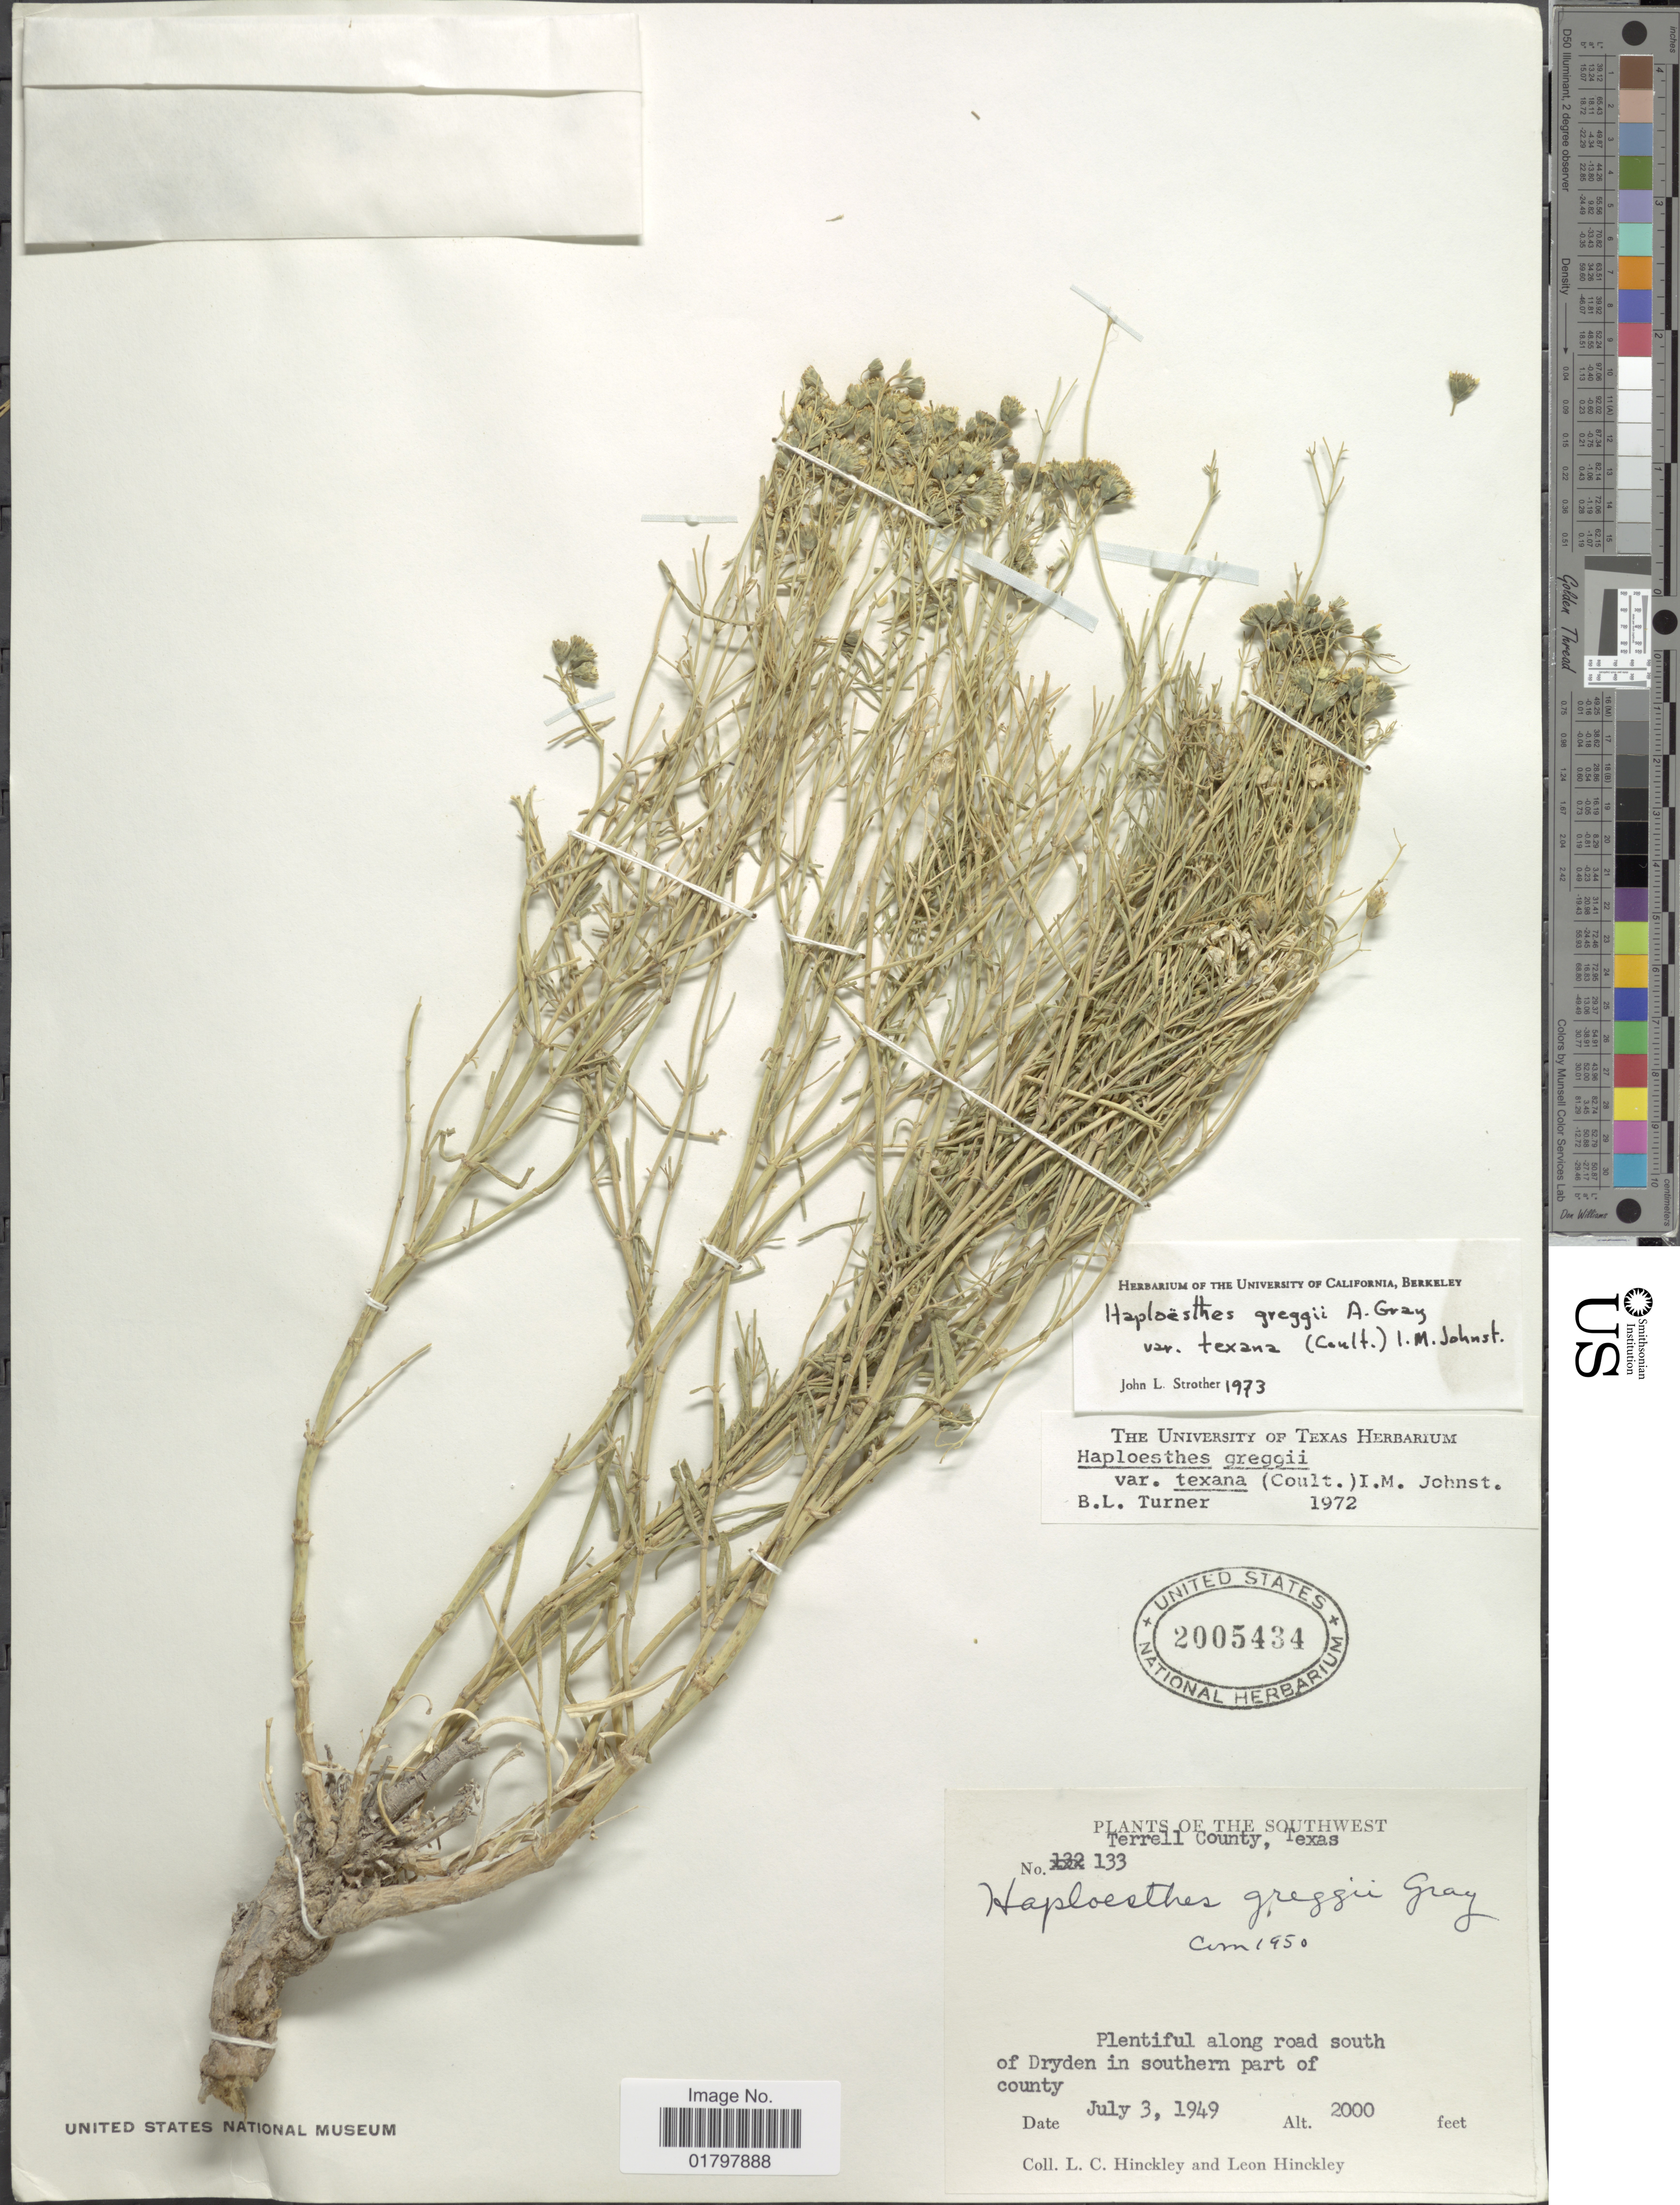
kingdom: Plantae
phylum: Tracheophyta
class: Magnoliopsida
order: Asterales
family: Asteraceae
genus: Haploesthes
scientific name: Haploesthes greggii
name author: A. Gray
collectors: L. Hinckley & L. Hinckley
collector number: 133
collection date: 1949-07-03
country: United States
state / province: Texas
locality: Southwest. Terrell County, Texas. Plentiful along road south of Dryden in southern part of county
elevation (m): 610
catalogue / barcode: US 2005434